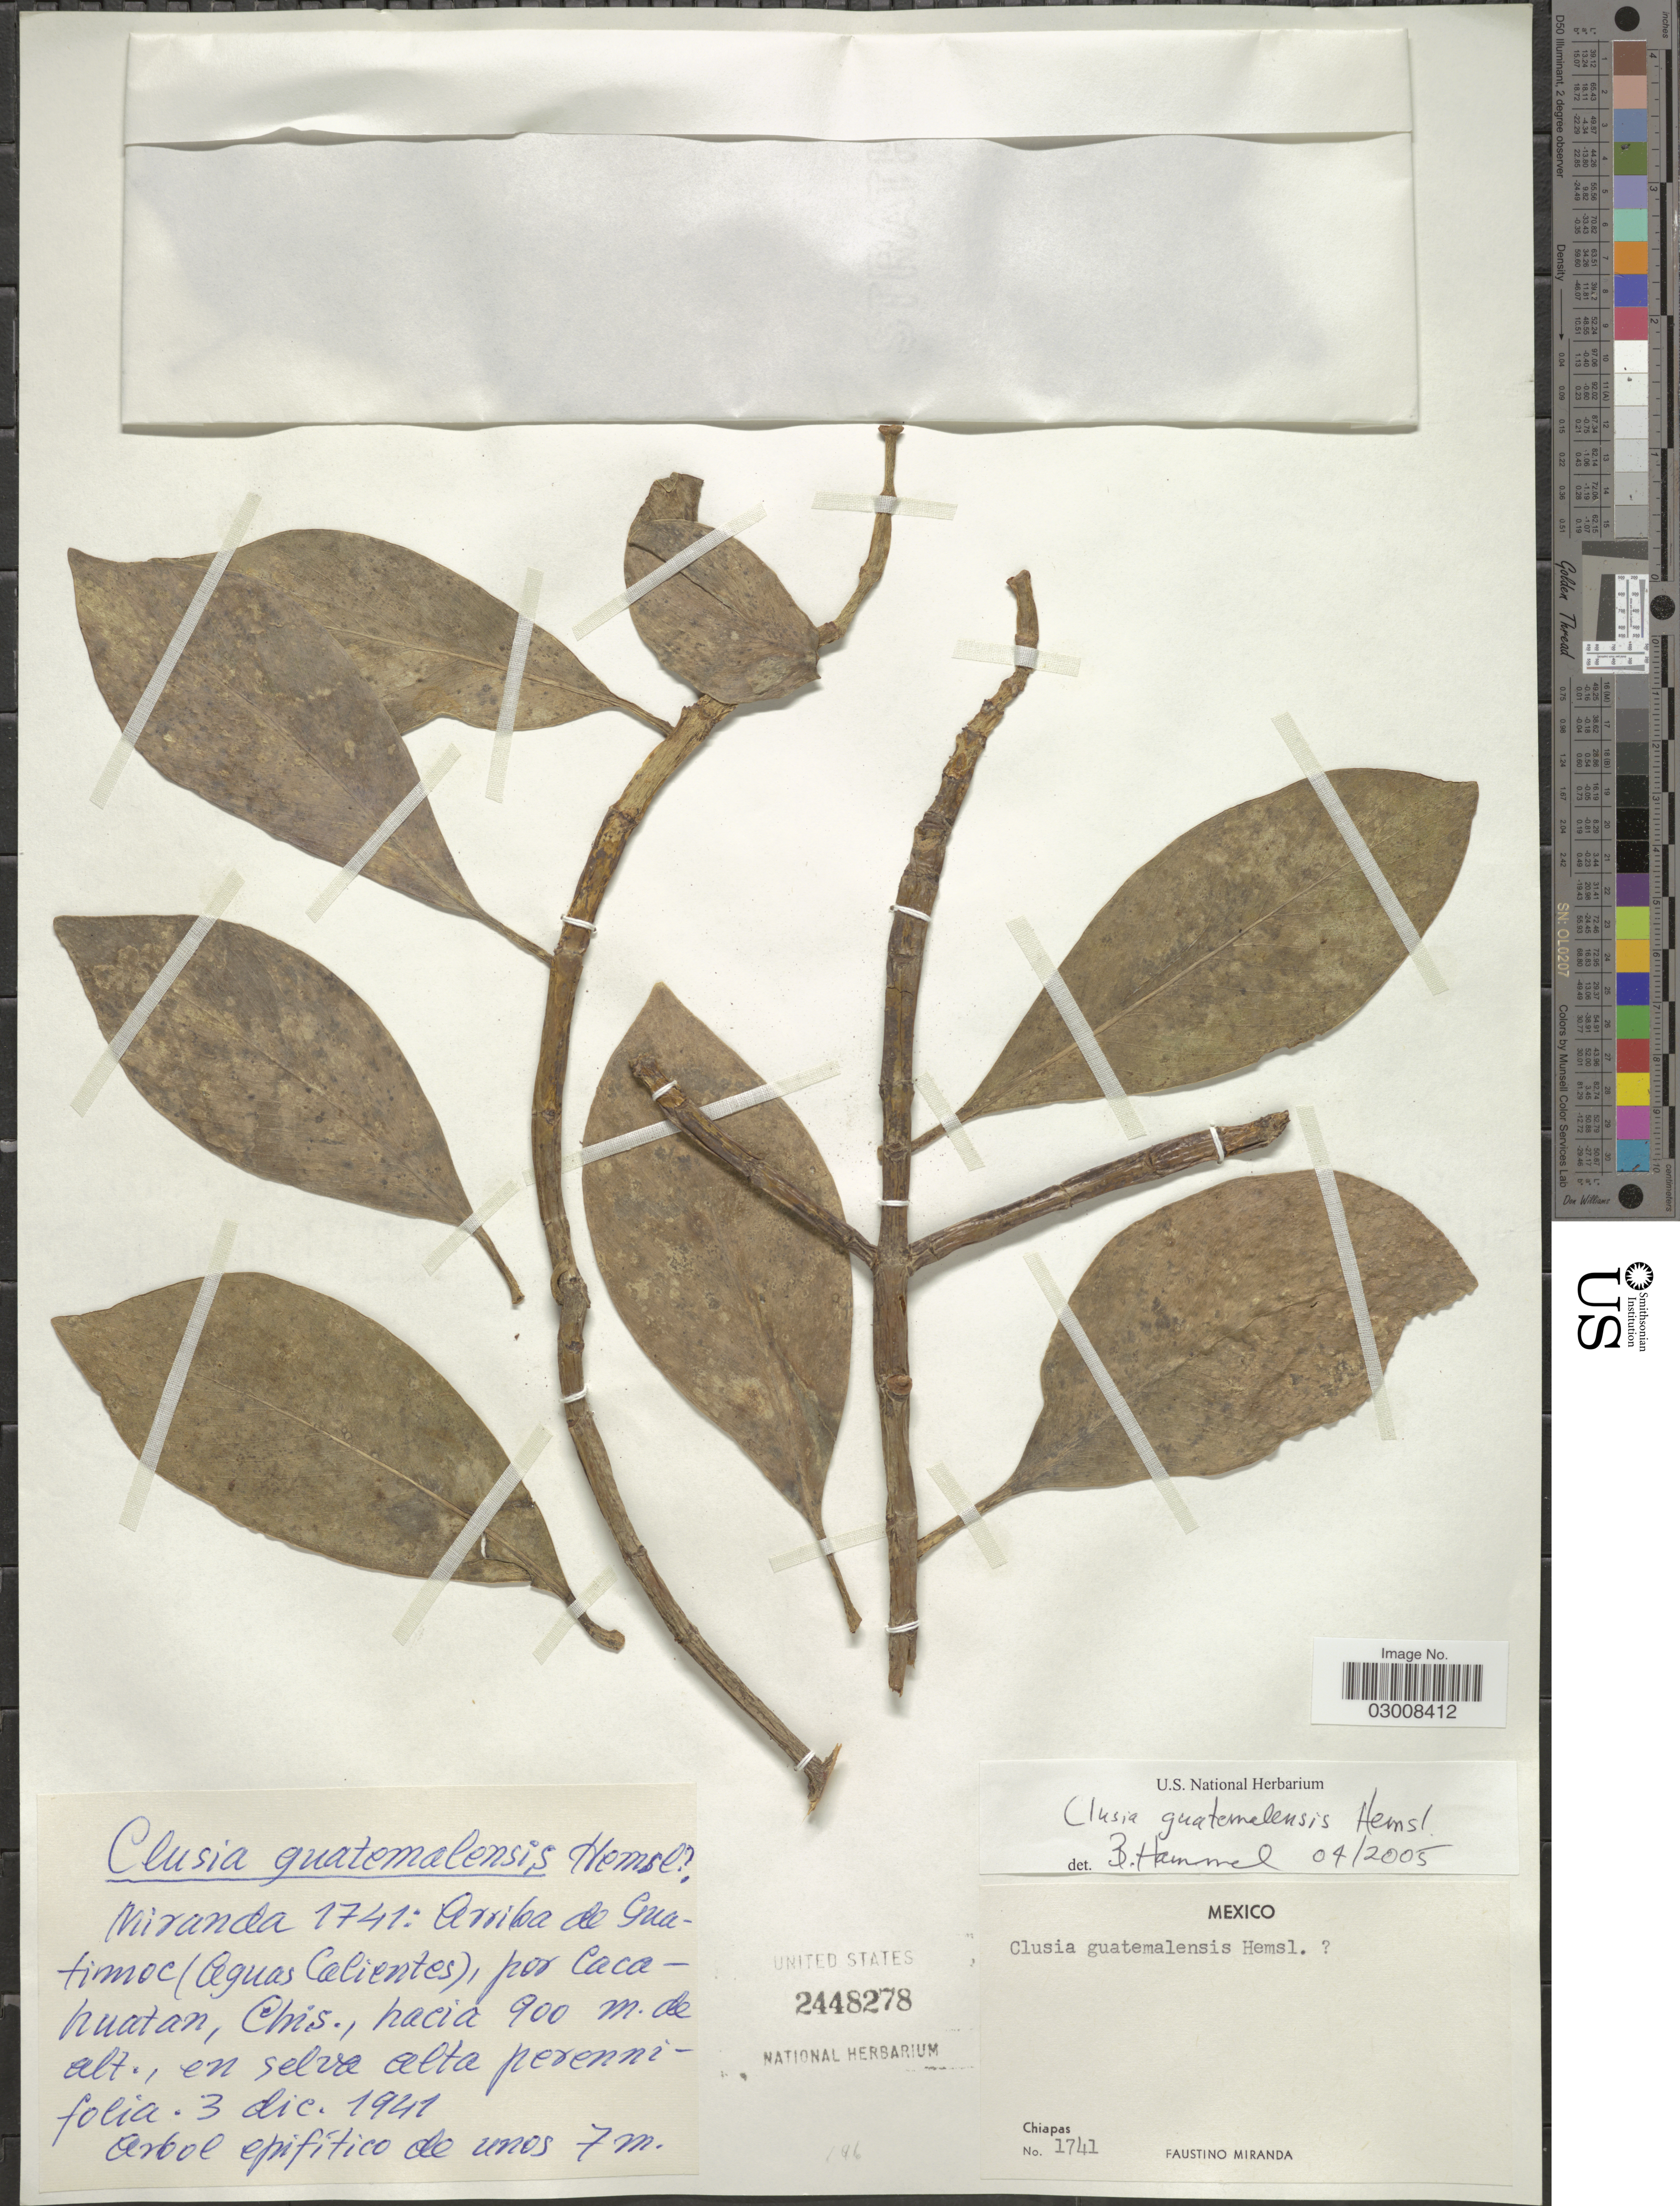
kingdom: Plantae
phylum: Tracheophyta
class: Magnoliopsida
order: Malpighiales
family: Clusiaceae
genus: Clusia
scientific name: Clusia guatemalensis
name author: Hemsl.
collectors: F. Miranda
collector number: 1741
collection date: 1941-12-03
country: Mexico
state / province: Chiapas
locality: Arriba de Guatimoc (Aguas Calientes), por Cacahuatan, Chis.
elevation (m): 900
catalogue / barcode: US 2448278